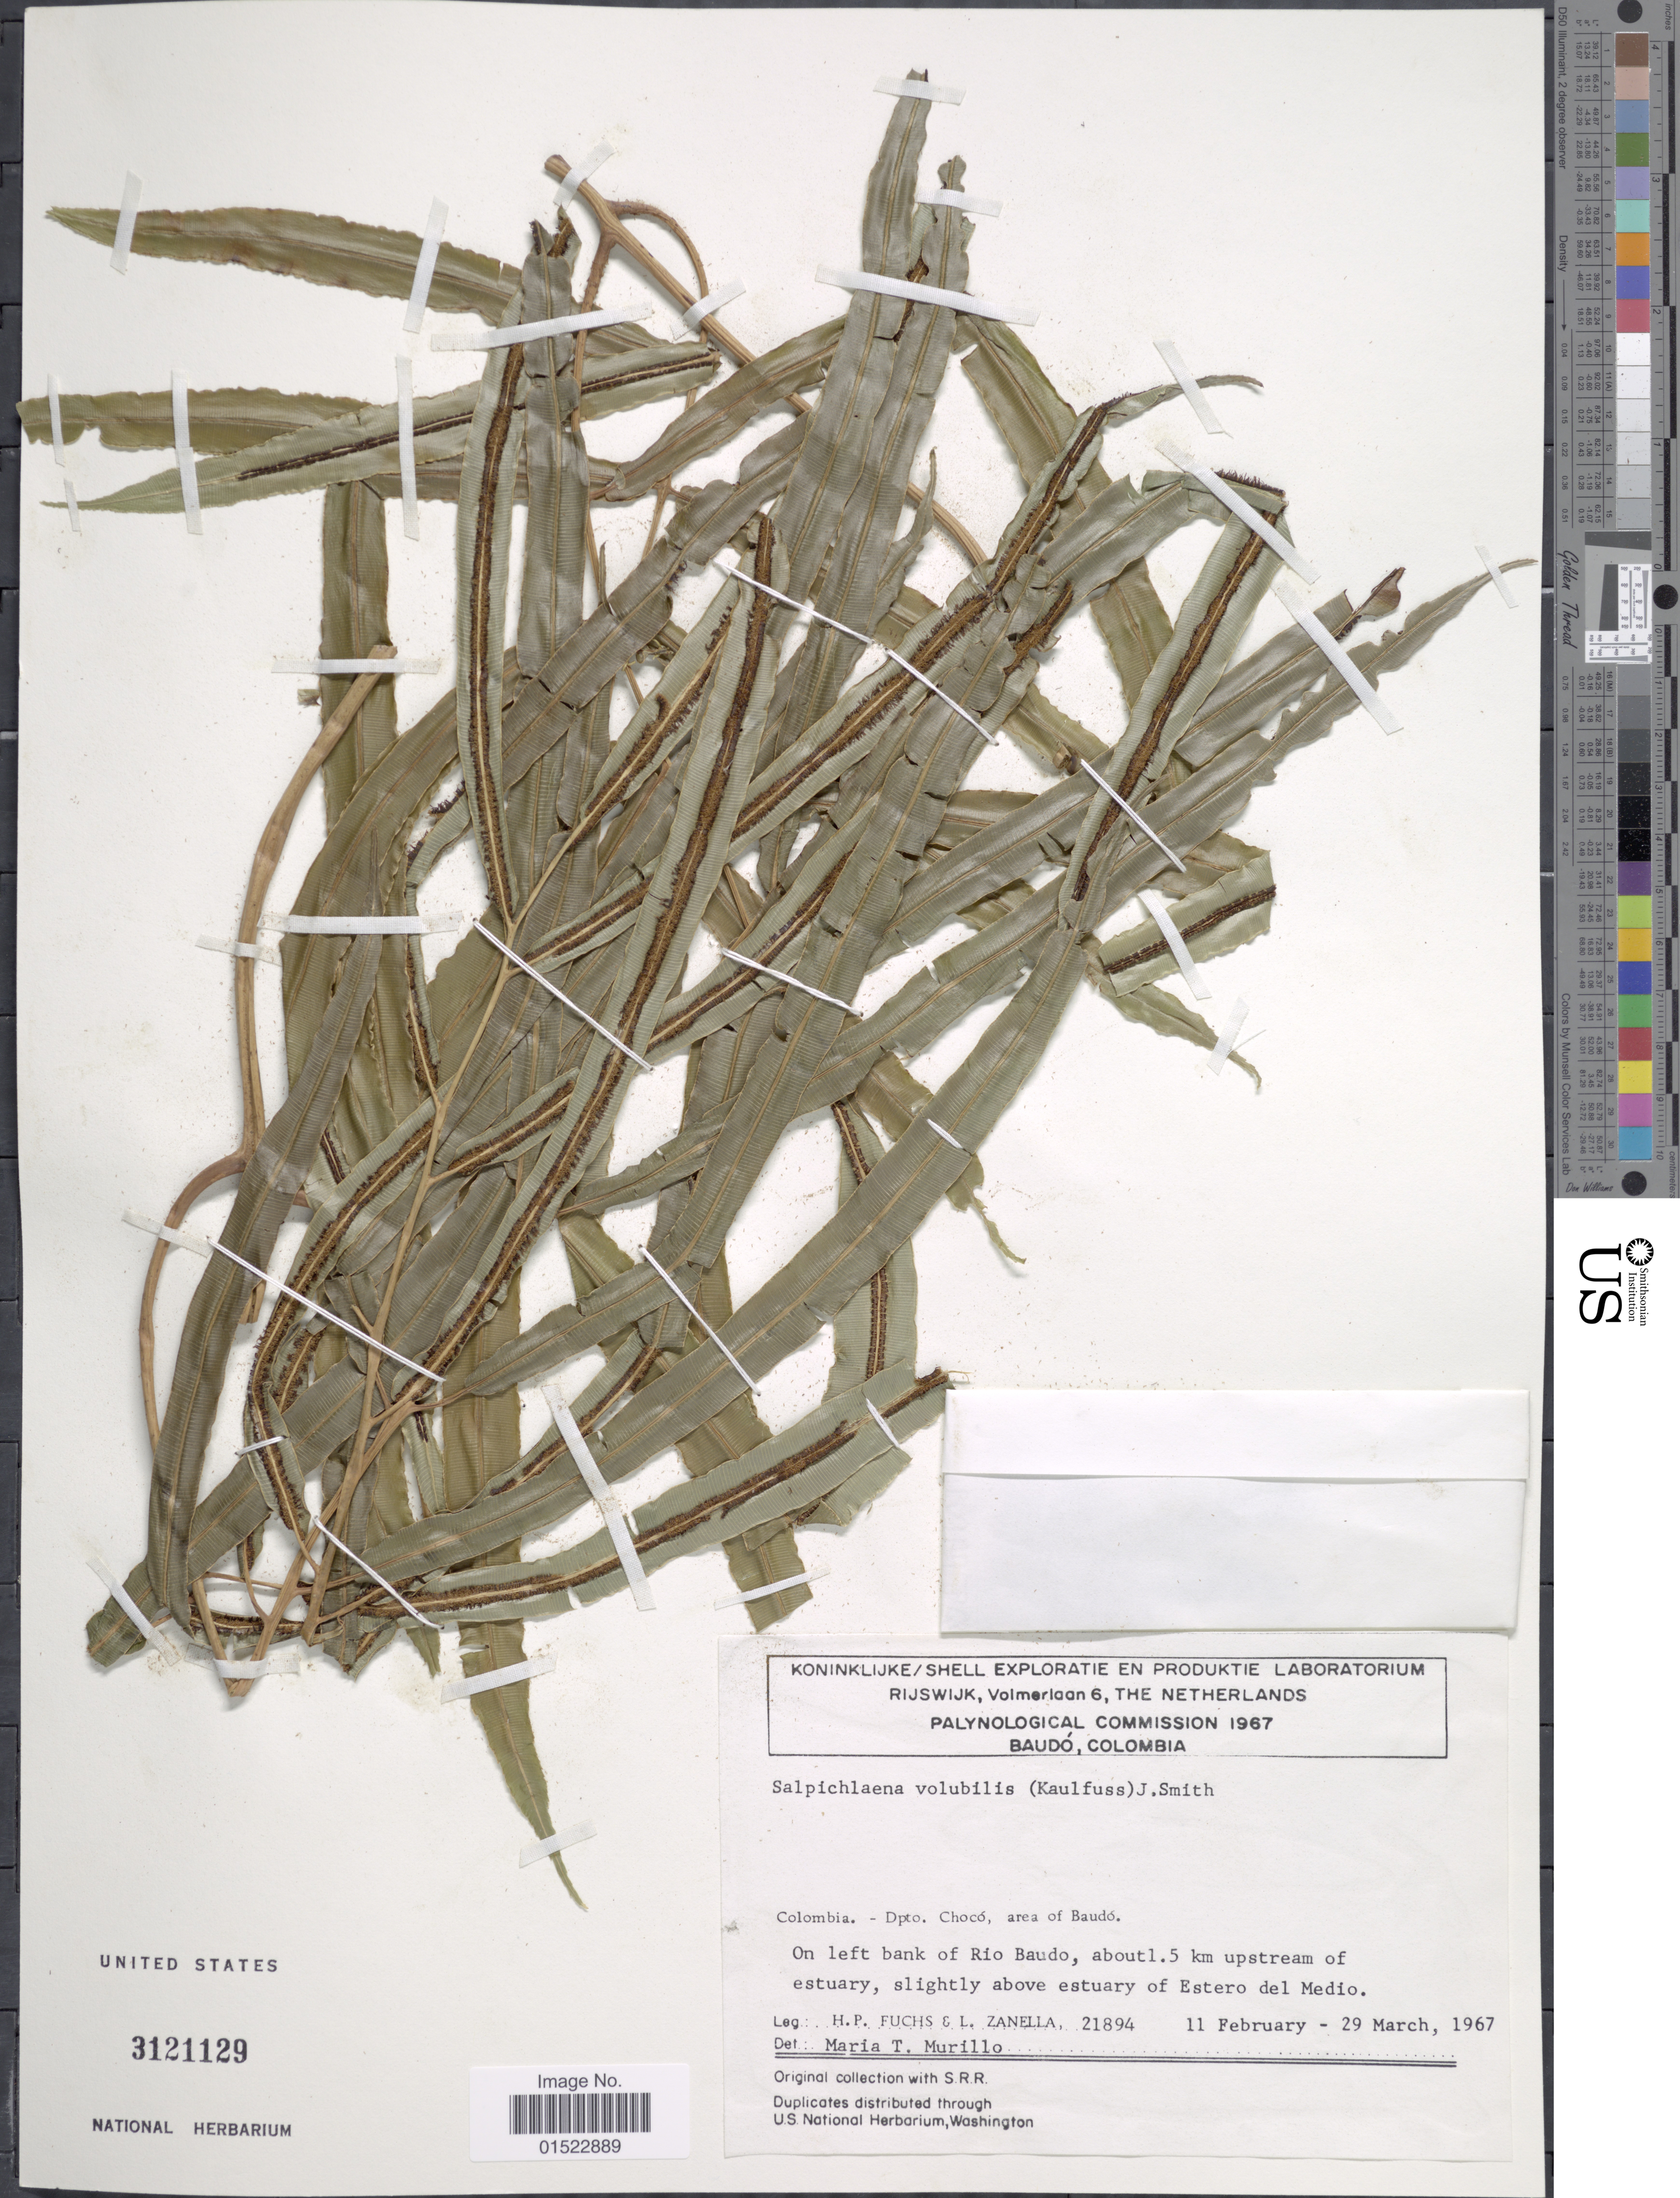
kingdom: Plantae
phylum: Tracheophyta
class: Polypodiopsida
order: Polypodiales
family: Blechnaceae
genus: Salpichlaena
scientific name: Salpichlaena volubilis subsp. volubilis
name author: (Kaulf.) J. Sm.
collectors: H. P. Fuchs & L. Zanella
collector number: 21894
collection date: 1967-02-11/1967-03-29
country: Colombia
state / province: Chocó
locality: Dpto. Chocó, area of Baudo, on left bank of Rio Baudo, about 1.5 km upstream of estuary, slightly above estuary of Estero del Medio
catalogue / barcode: US 3121129